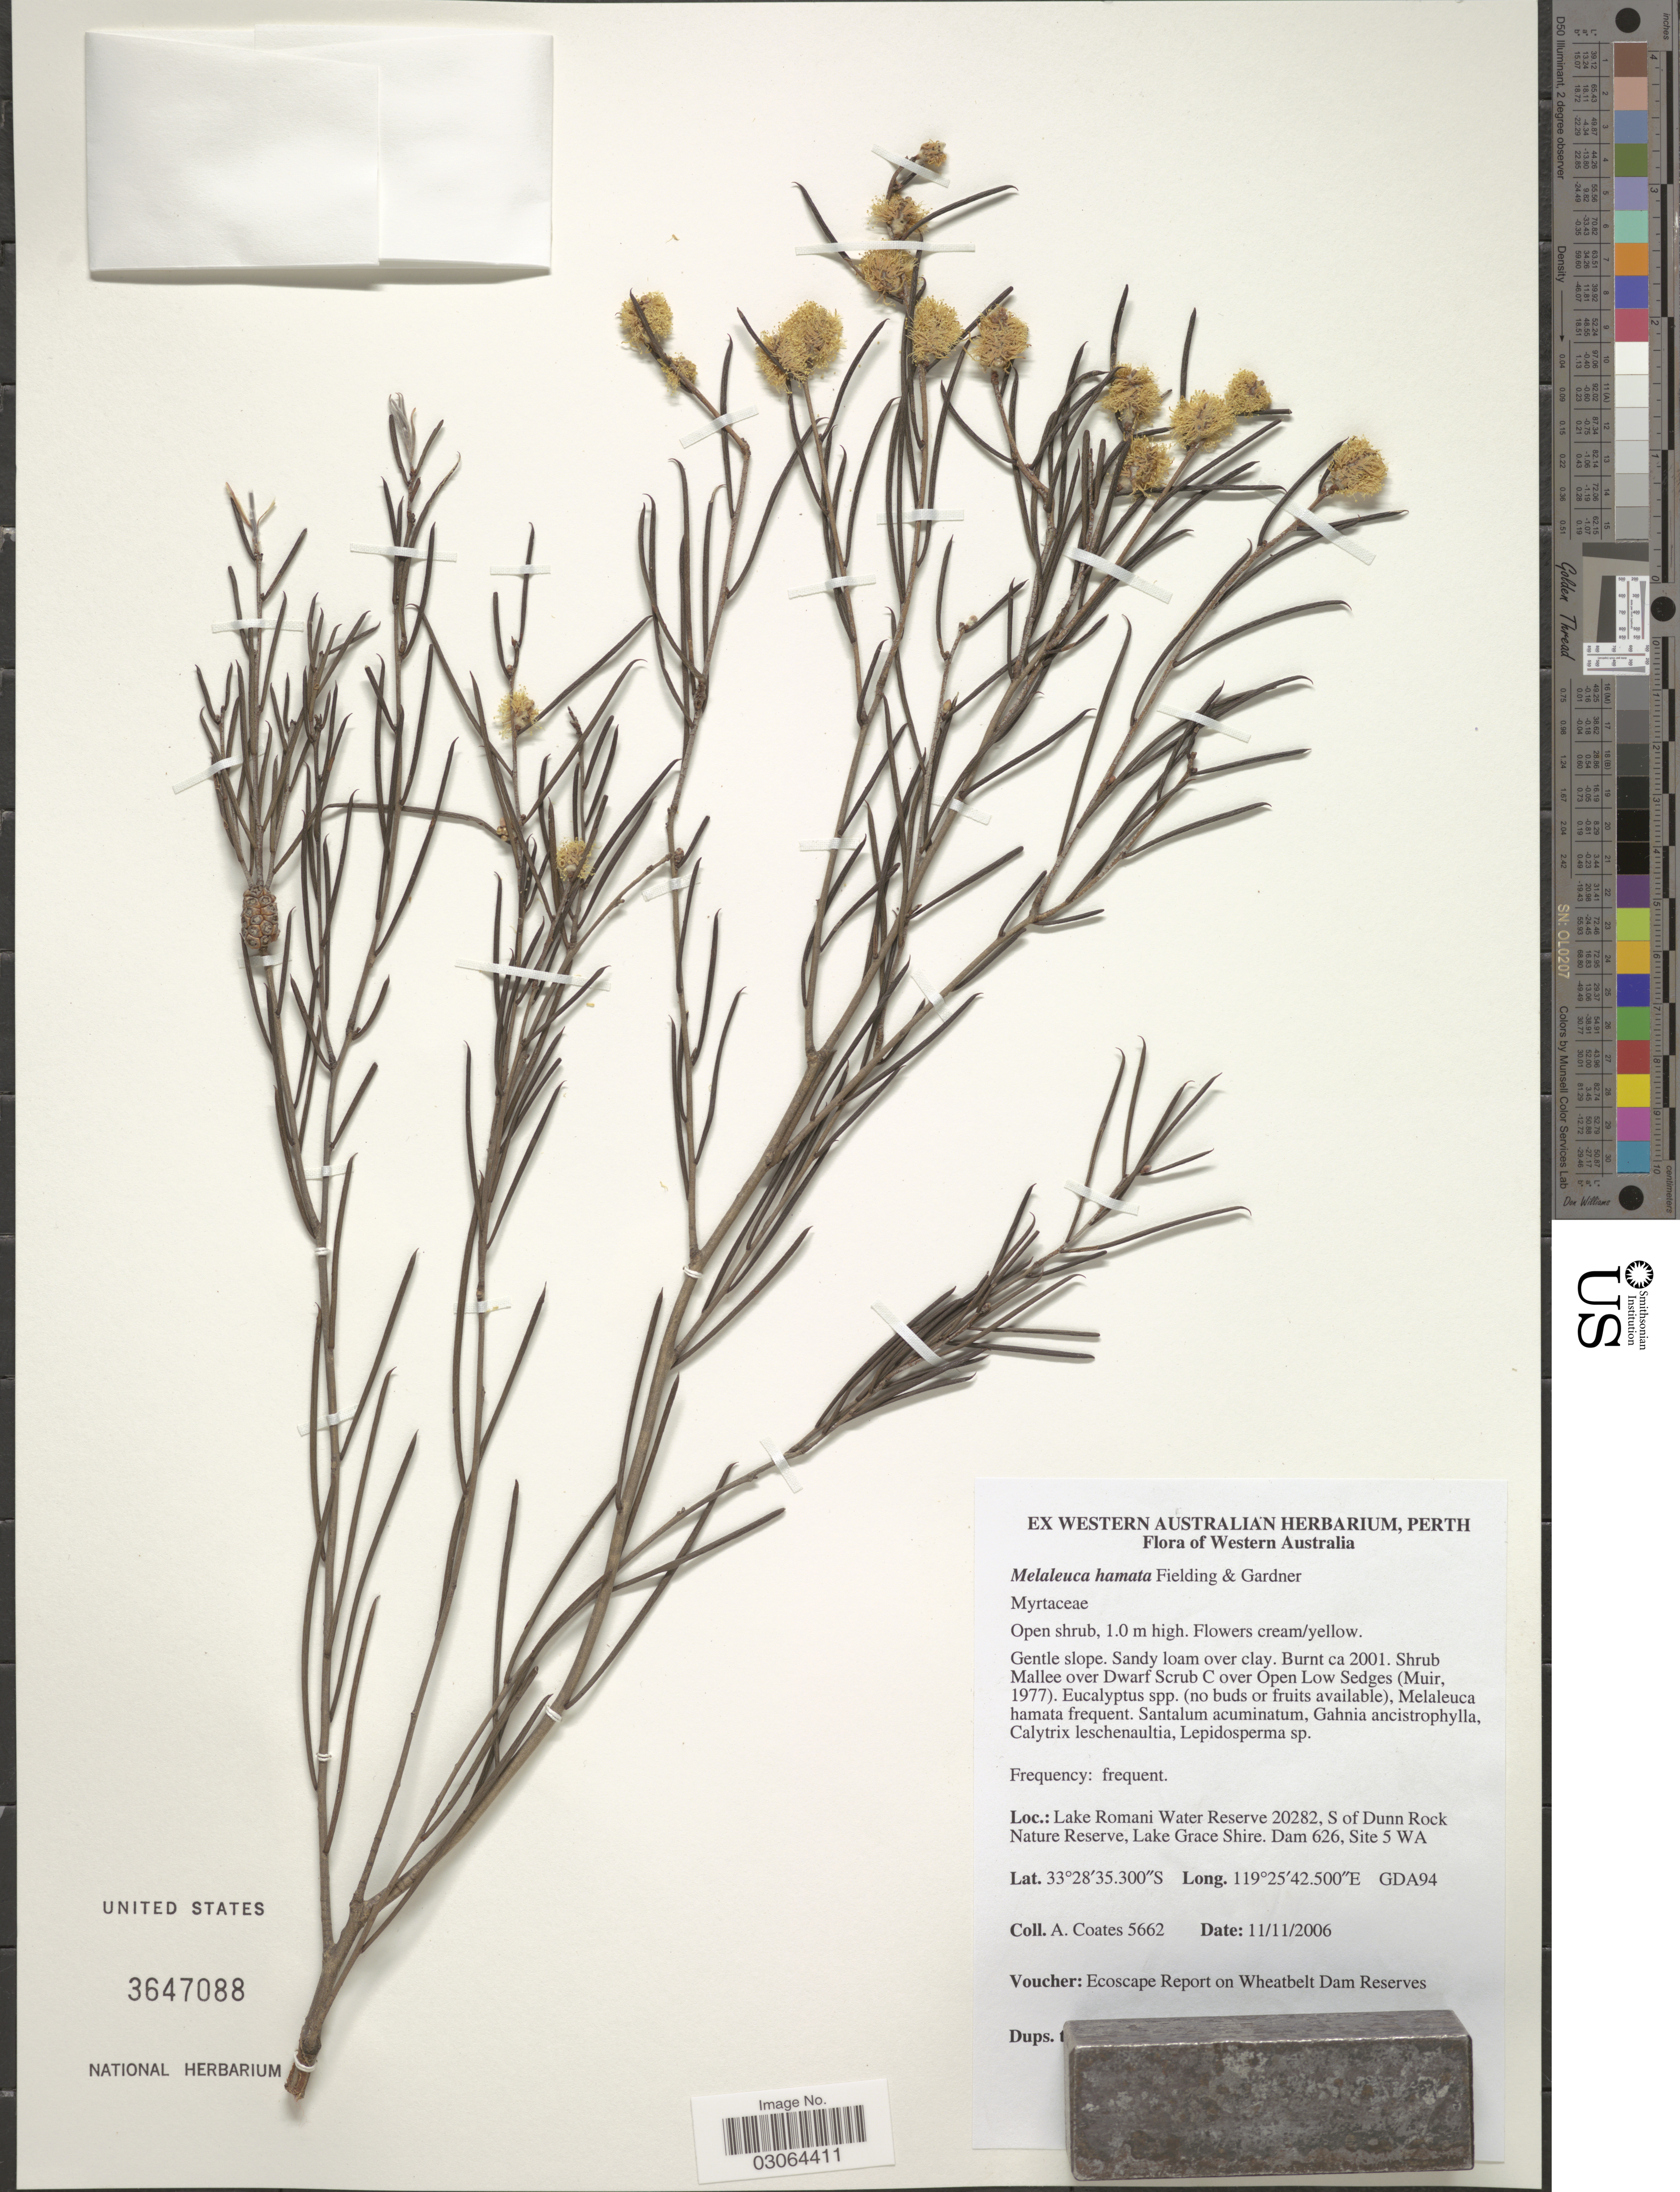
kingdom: Plantae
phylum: Tracheophyta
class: Magnoliopsida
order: Myrtales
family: Myrtaceae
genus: Melaleuca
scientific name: Melaleuca hamata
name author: Fielding & G.A.Gardner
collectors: A. Coates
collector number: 5662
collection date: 2006-11-11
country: Australia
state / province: Western Australia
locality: Lake Romani Water Reserve 20282, S of Dunn Rock Nature Reserve, Lake Grace Shire. Dam 626, Site 5 WA.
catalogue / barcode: US 3647088